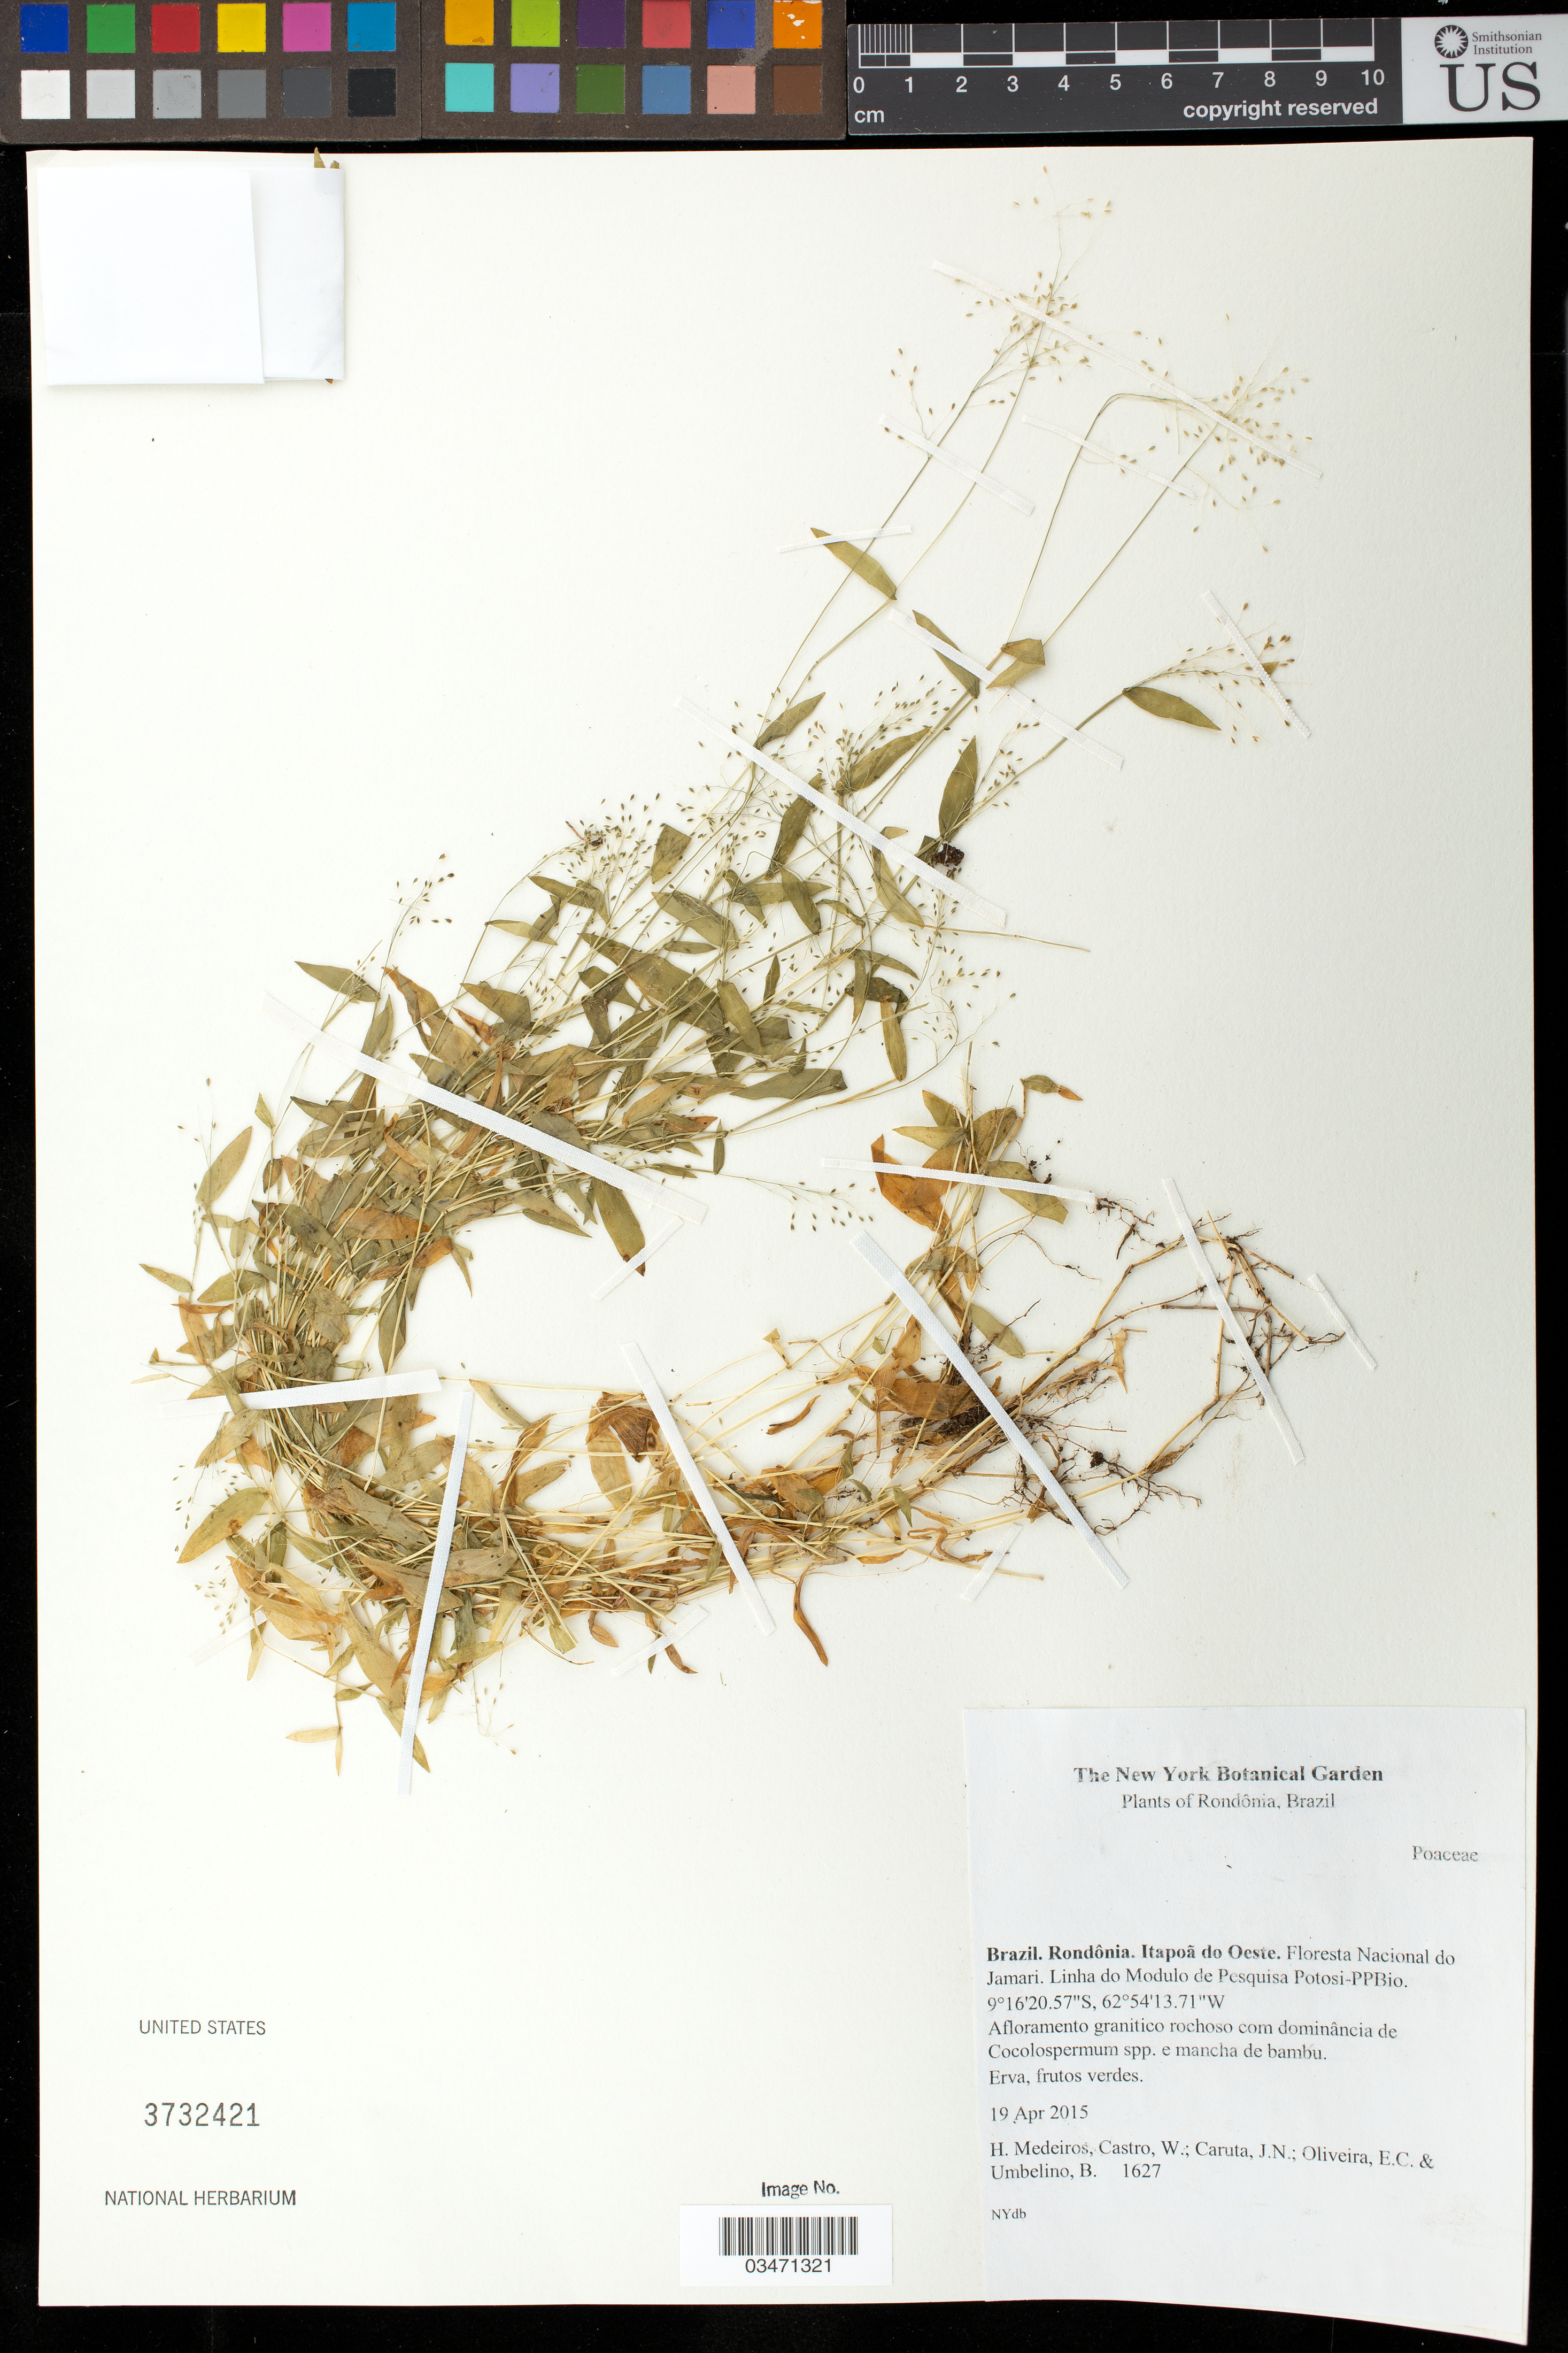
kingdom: Plantae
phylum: Tracheophyta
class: Liliopsida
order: Poales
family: Poaceae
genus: Isachne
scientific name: Isachne sp.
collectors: H. Medeiros, W. Castro, J. Caruta, E. Oliveira & B. Umbelino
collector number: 1627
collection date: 2015-04-19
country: Brazil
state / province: Rondonia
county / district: Itapua do Oeste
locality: Floresta Nacional do Jamari. Linha do Modulo de Pesquisa Potosi-PPBio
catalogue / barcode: US 3732421